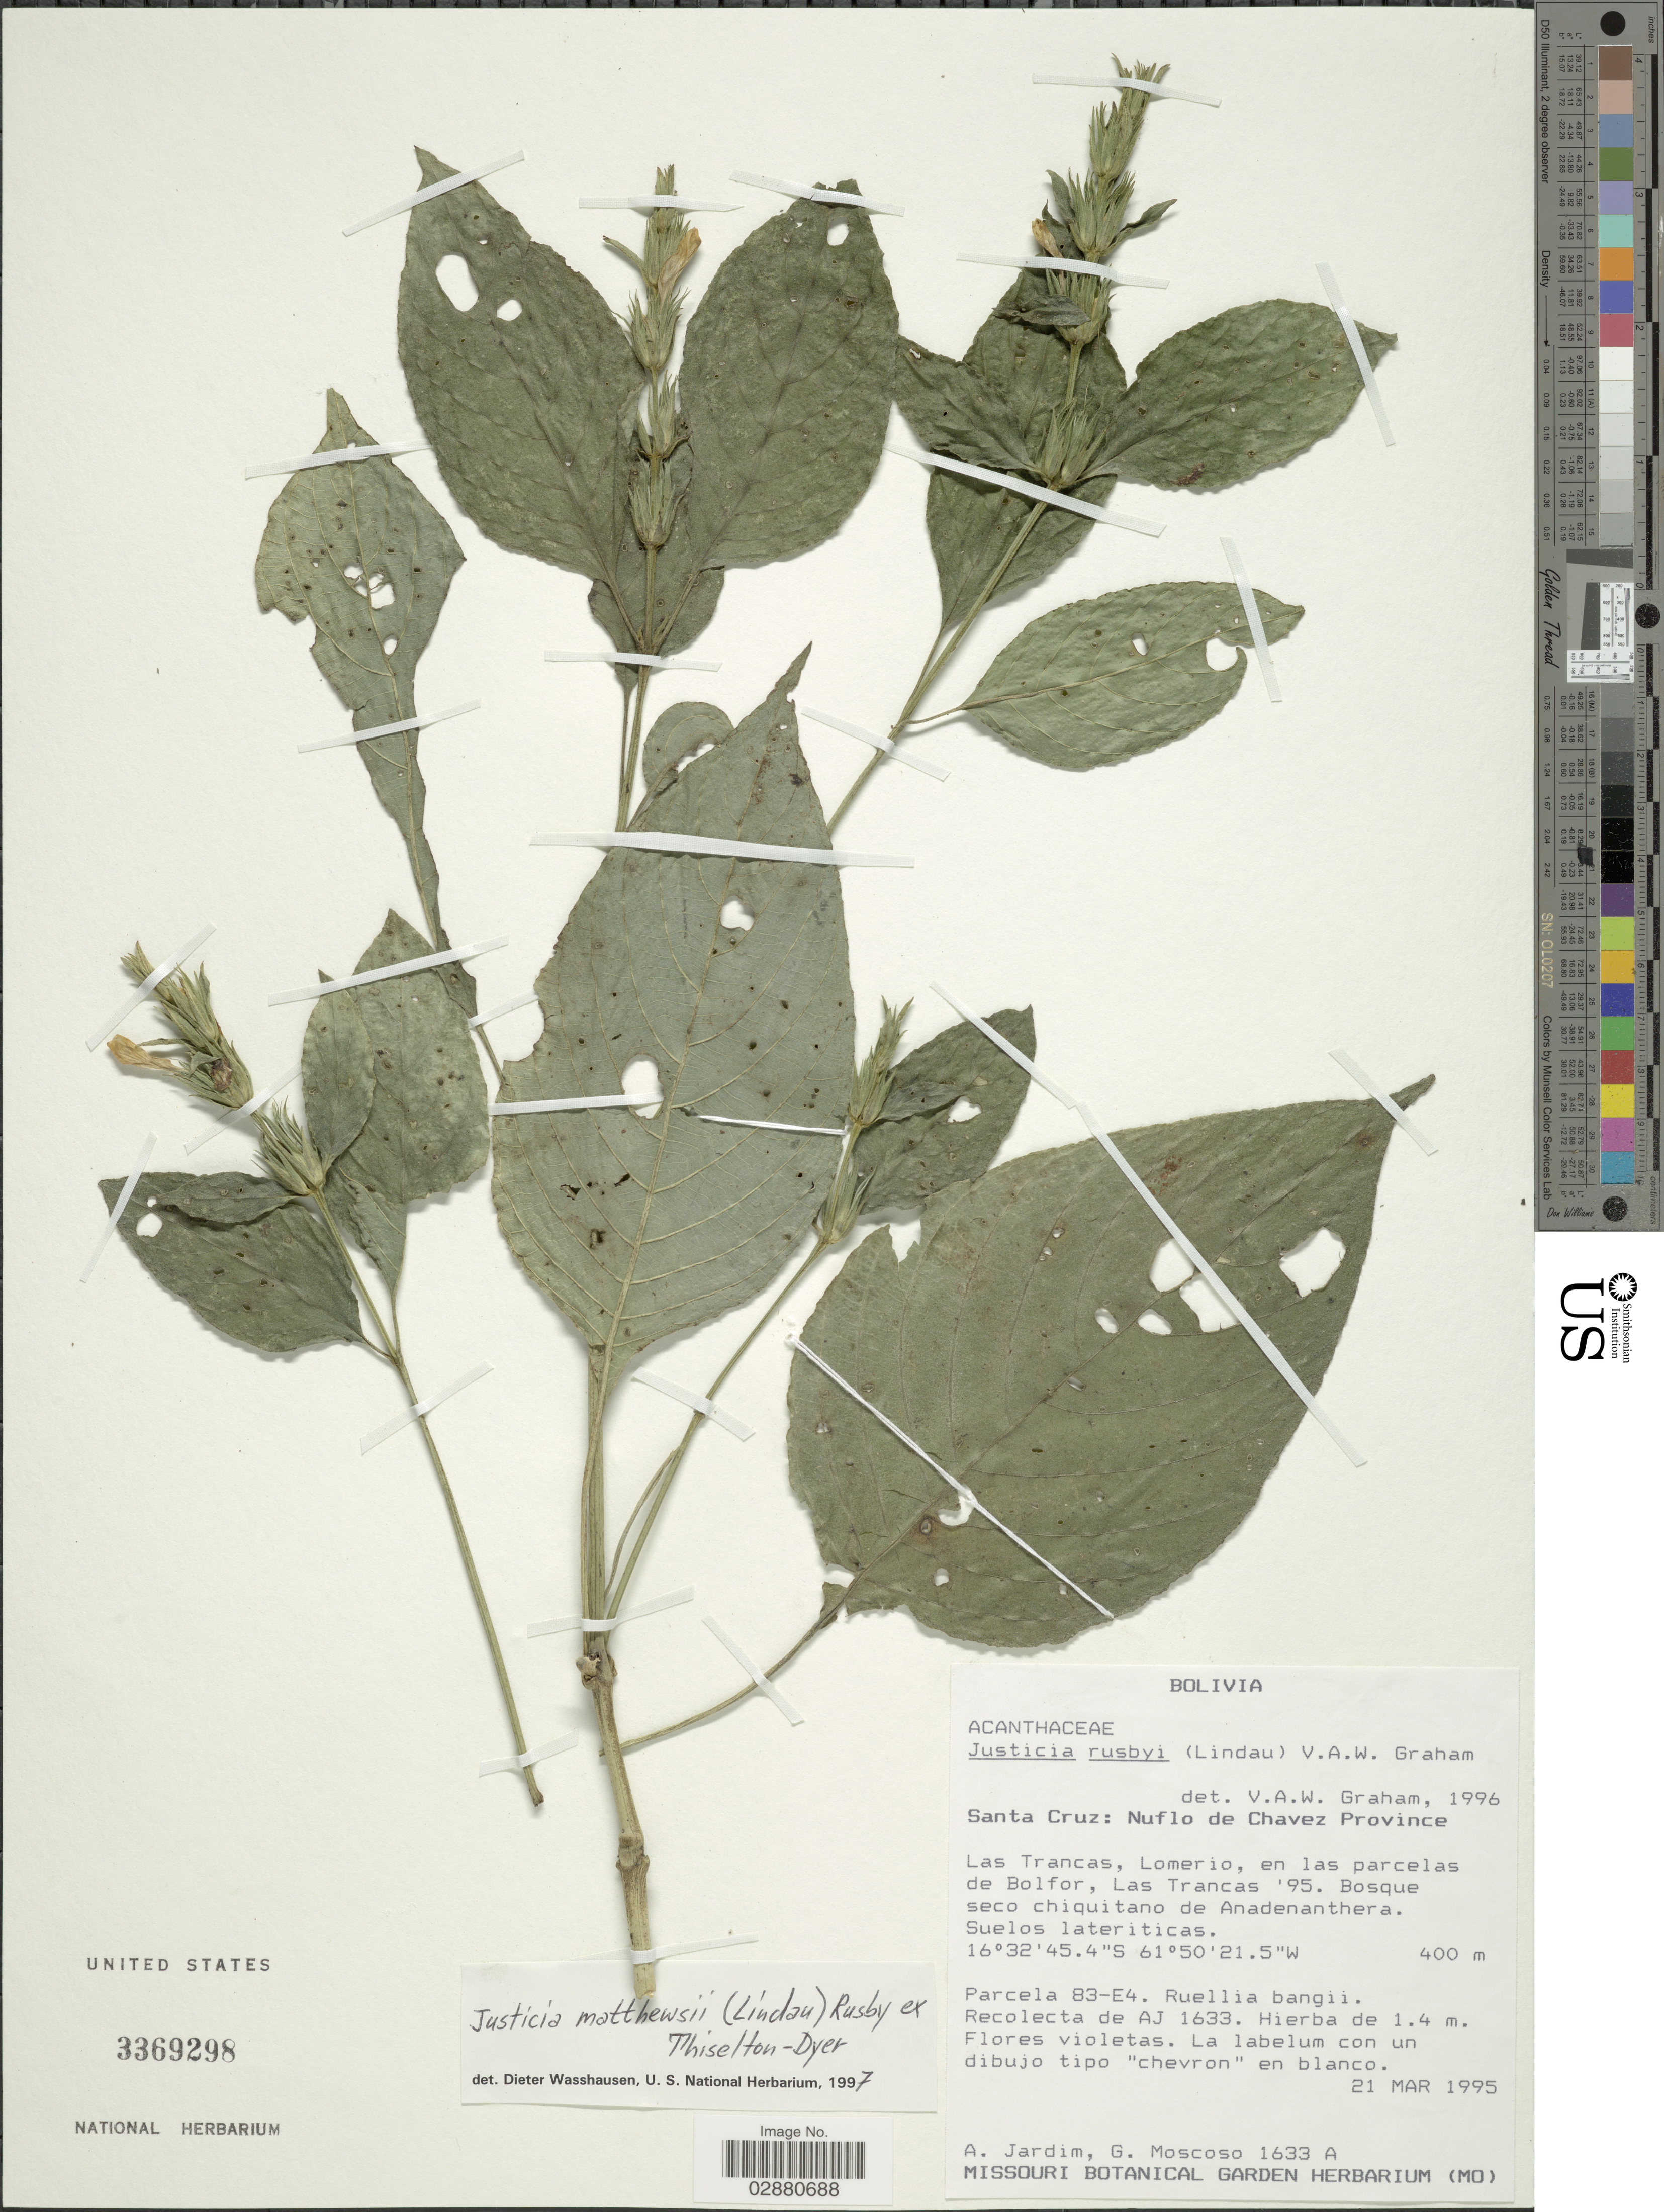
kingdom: Plantae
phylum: Tracheophyta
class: Magnoliopsida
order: Lamiales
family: Acanthaceae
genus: Justicia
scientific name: Justicia rusbyi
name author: (Lindau) V.A.W. Graham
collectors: A. Jardim & G. Moscoso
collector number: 1633A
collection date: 1995-03-21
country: Bolivia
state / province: Santa Cruz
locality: Nuflo de Chavez Province. Las Trancas, Lomerio, en las parcelas de Bolfor, Las Trancas '95. Parcela 83-E4.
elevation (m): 400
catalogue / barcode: US 3369298